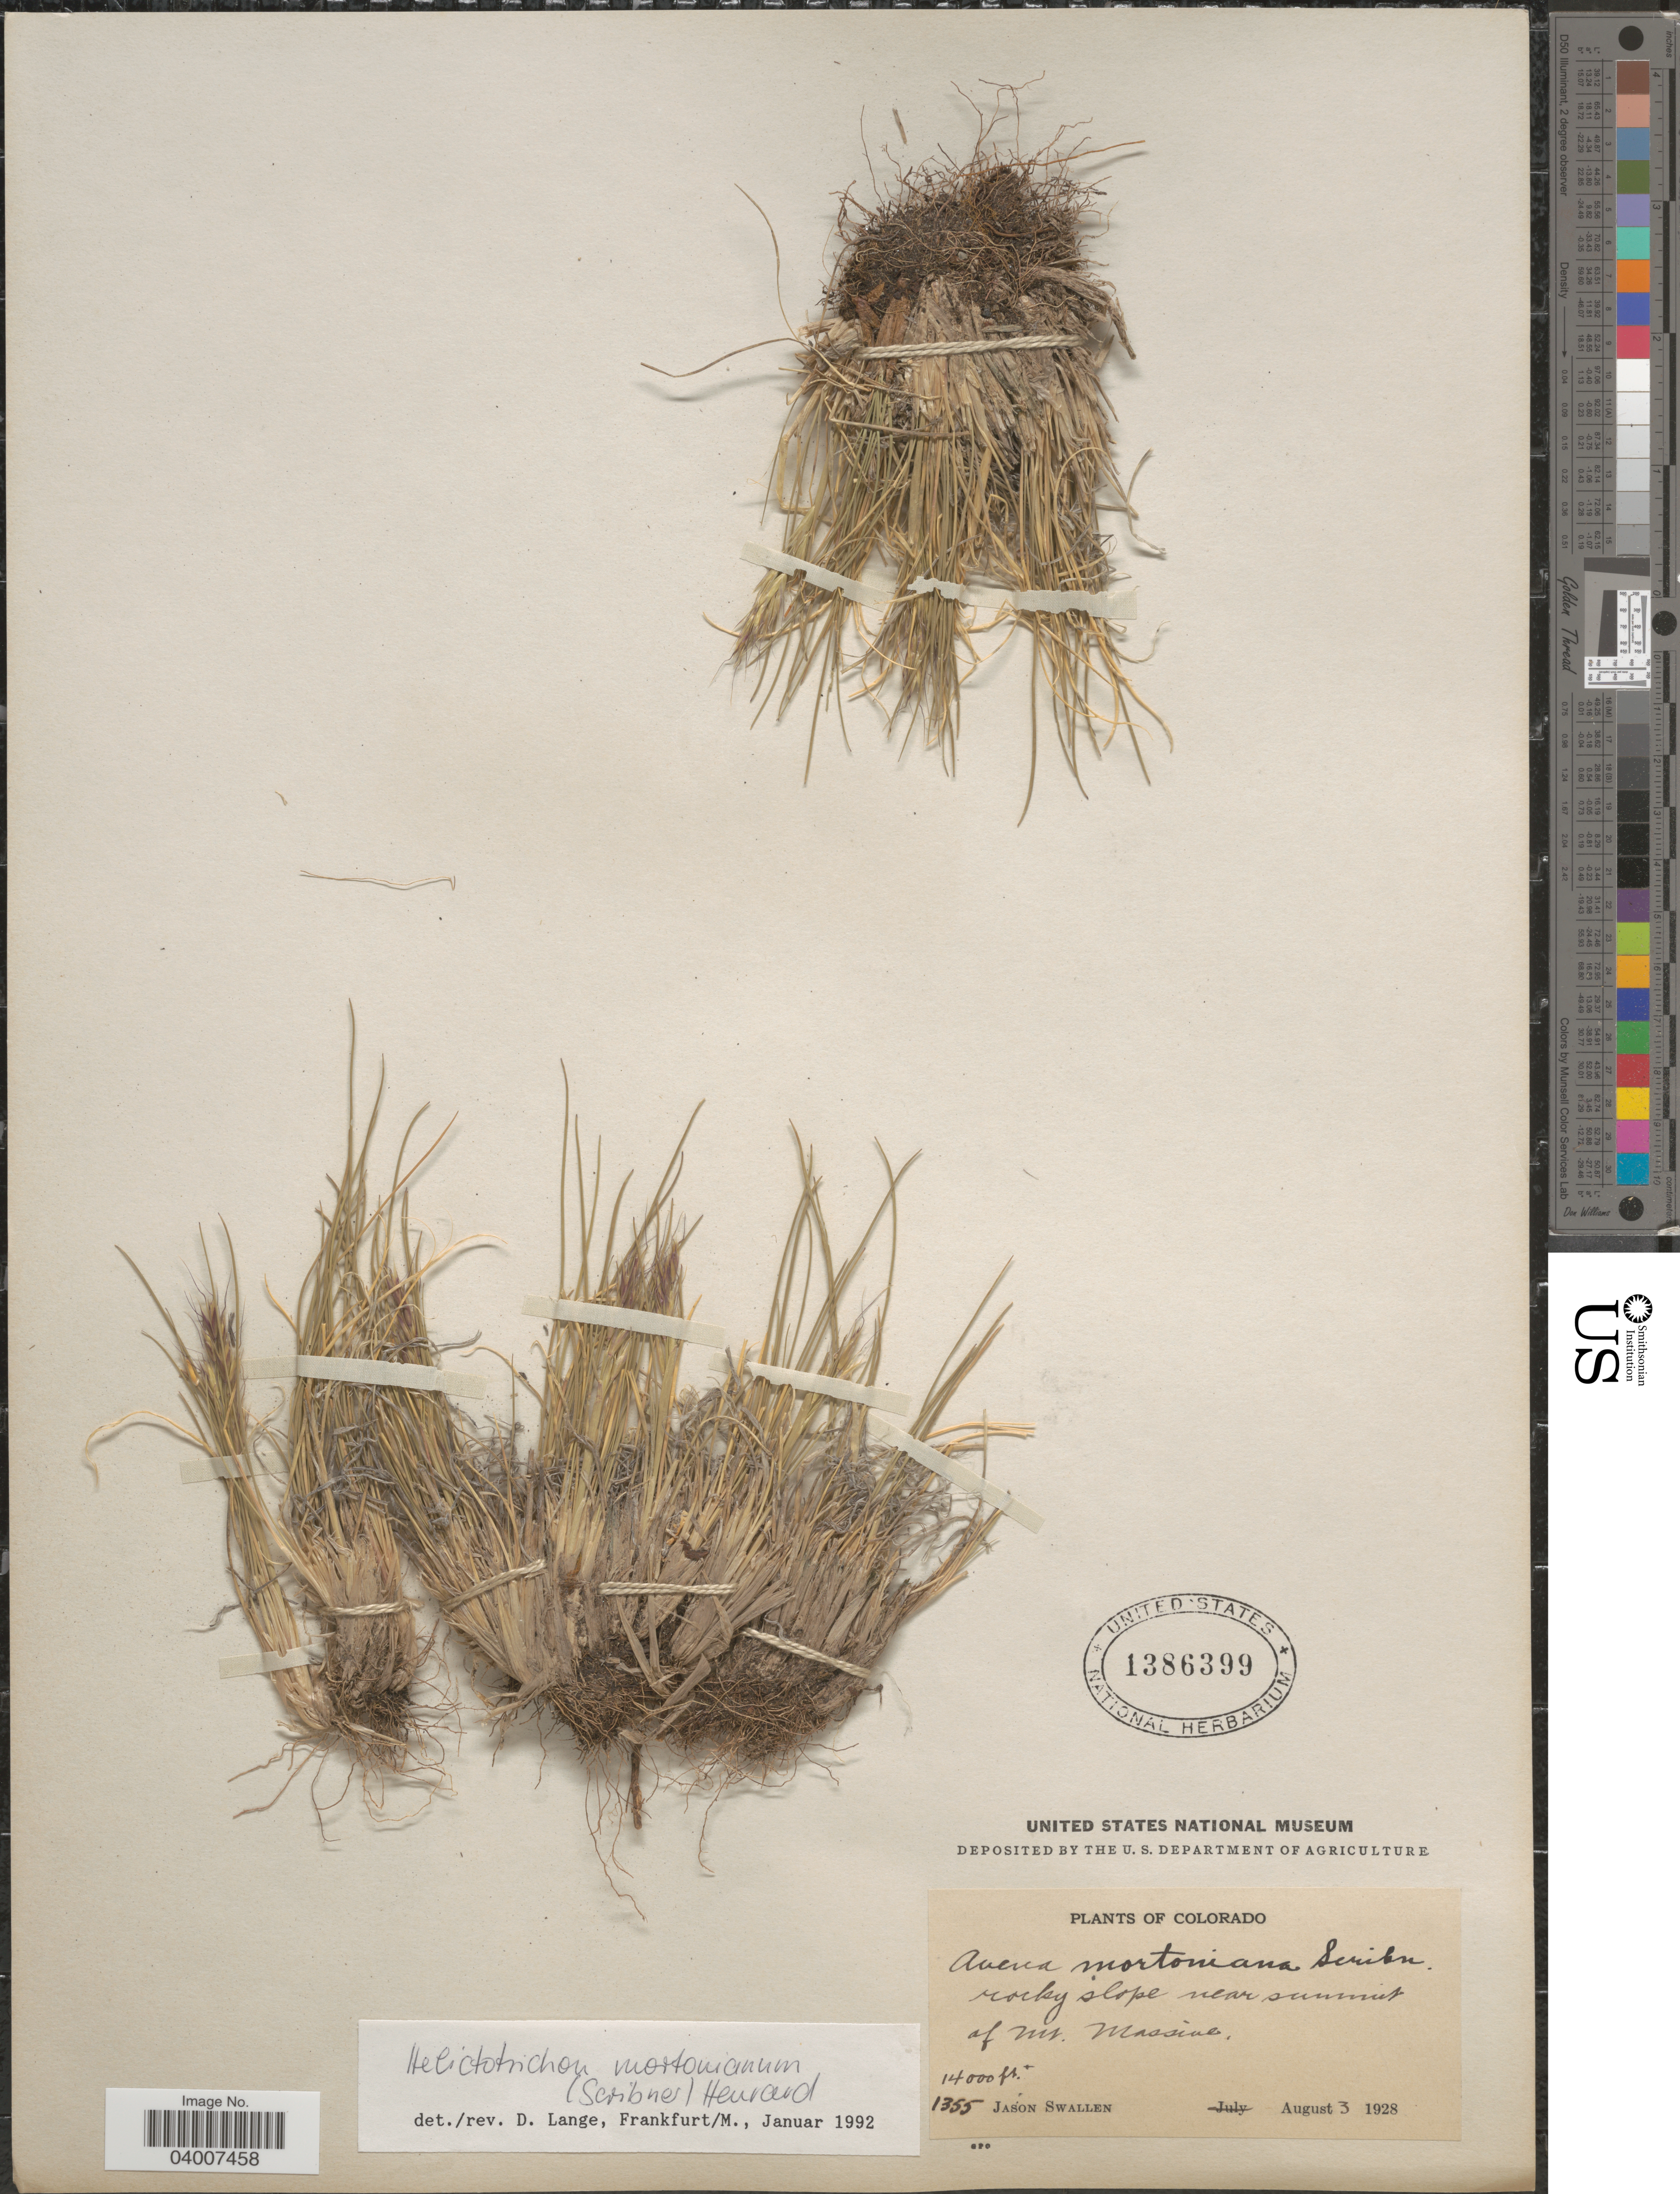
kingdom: Plantae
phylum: Tracheophyta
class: Liliopsida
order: Poales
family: Poaceae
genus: Helictotrichon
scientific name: Helictotrichon mortonianum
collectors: J. R. Swallen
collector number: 1355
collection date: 1928-08-03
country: United States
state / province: Colorado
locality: Rocky slope near summit of Mt. Massive.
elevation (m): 4267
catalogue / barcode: US 1386399